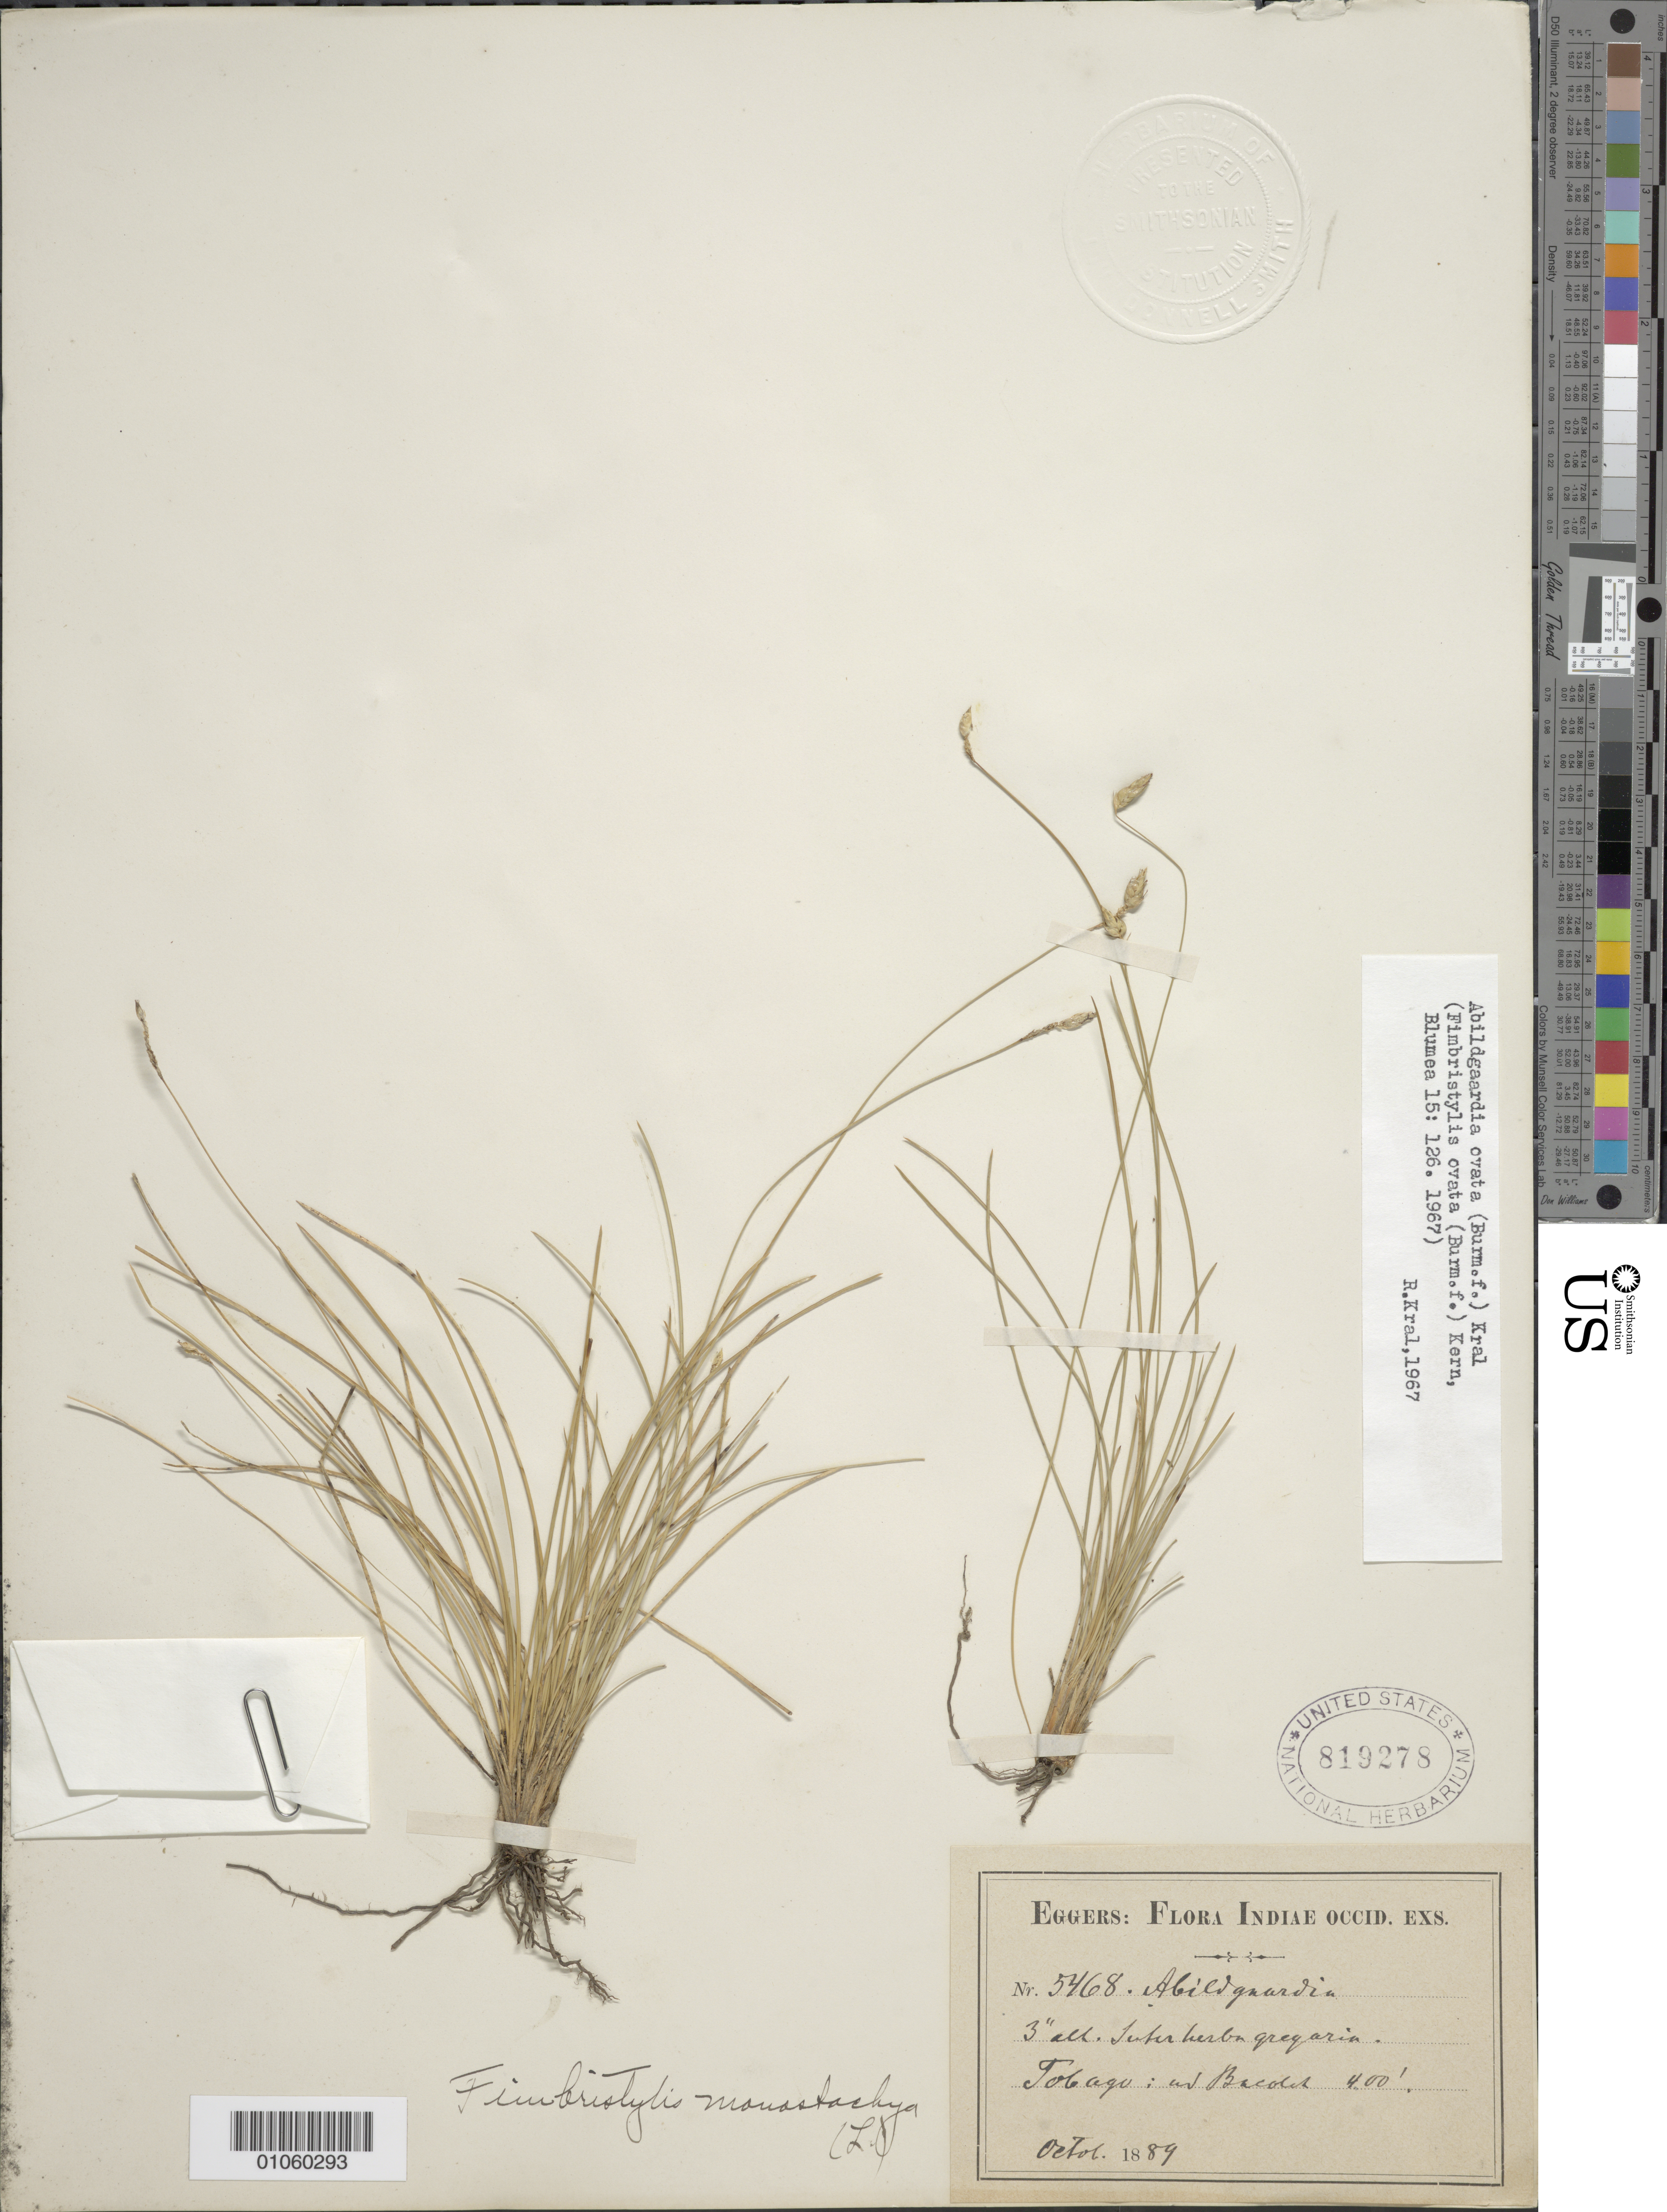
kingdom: Plantae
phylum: Tracheophyta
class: Liliopsida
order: Poales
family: Cyperaceae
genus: Abildgaardia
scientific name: Abildgaardia ovata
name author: (Burm. f.) Kral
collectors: H. F. A. von Eggers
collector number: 5468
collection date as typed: Oct 1889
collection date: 1889-10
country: Trinidad and Tobago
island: Tobago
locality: Bacolet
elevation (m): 122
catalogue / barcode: US 819278